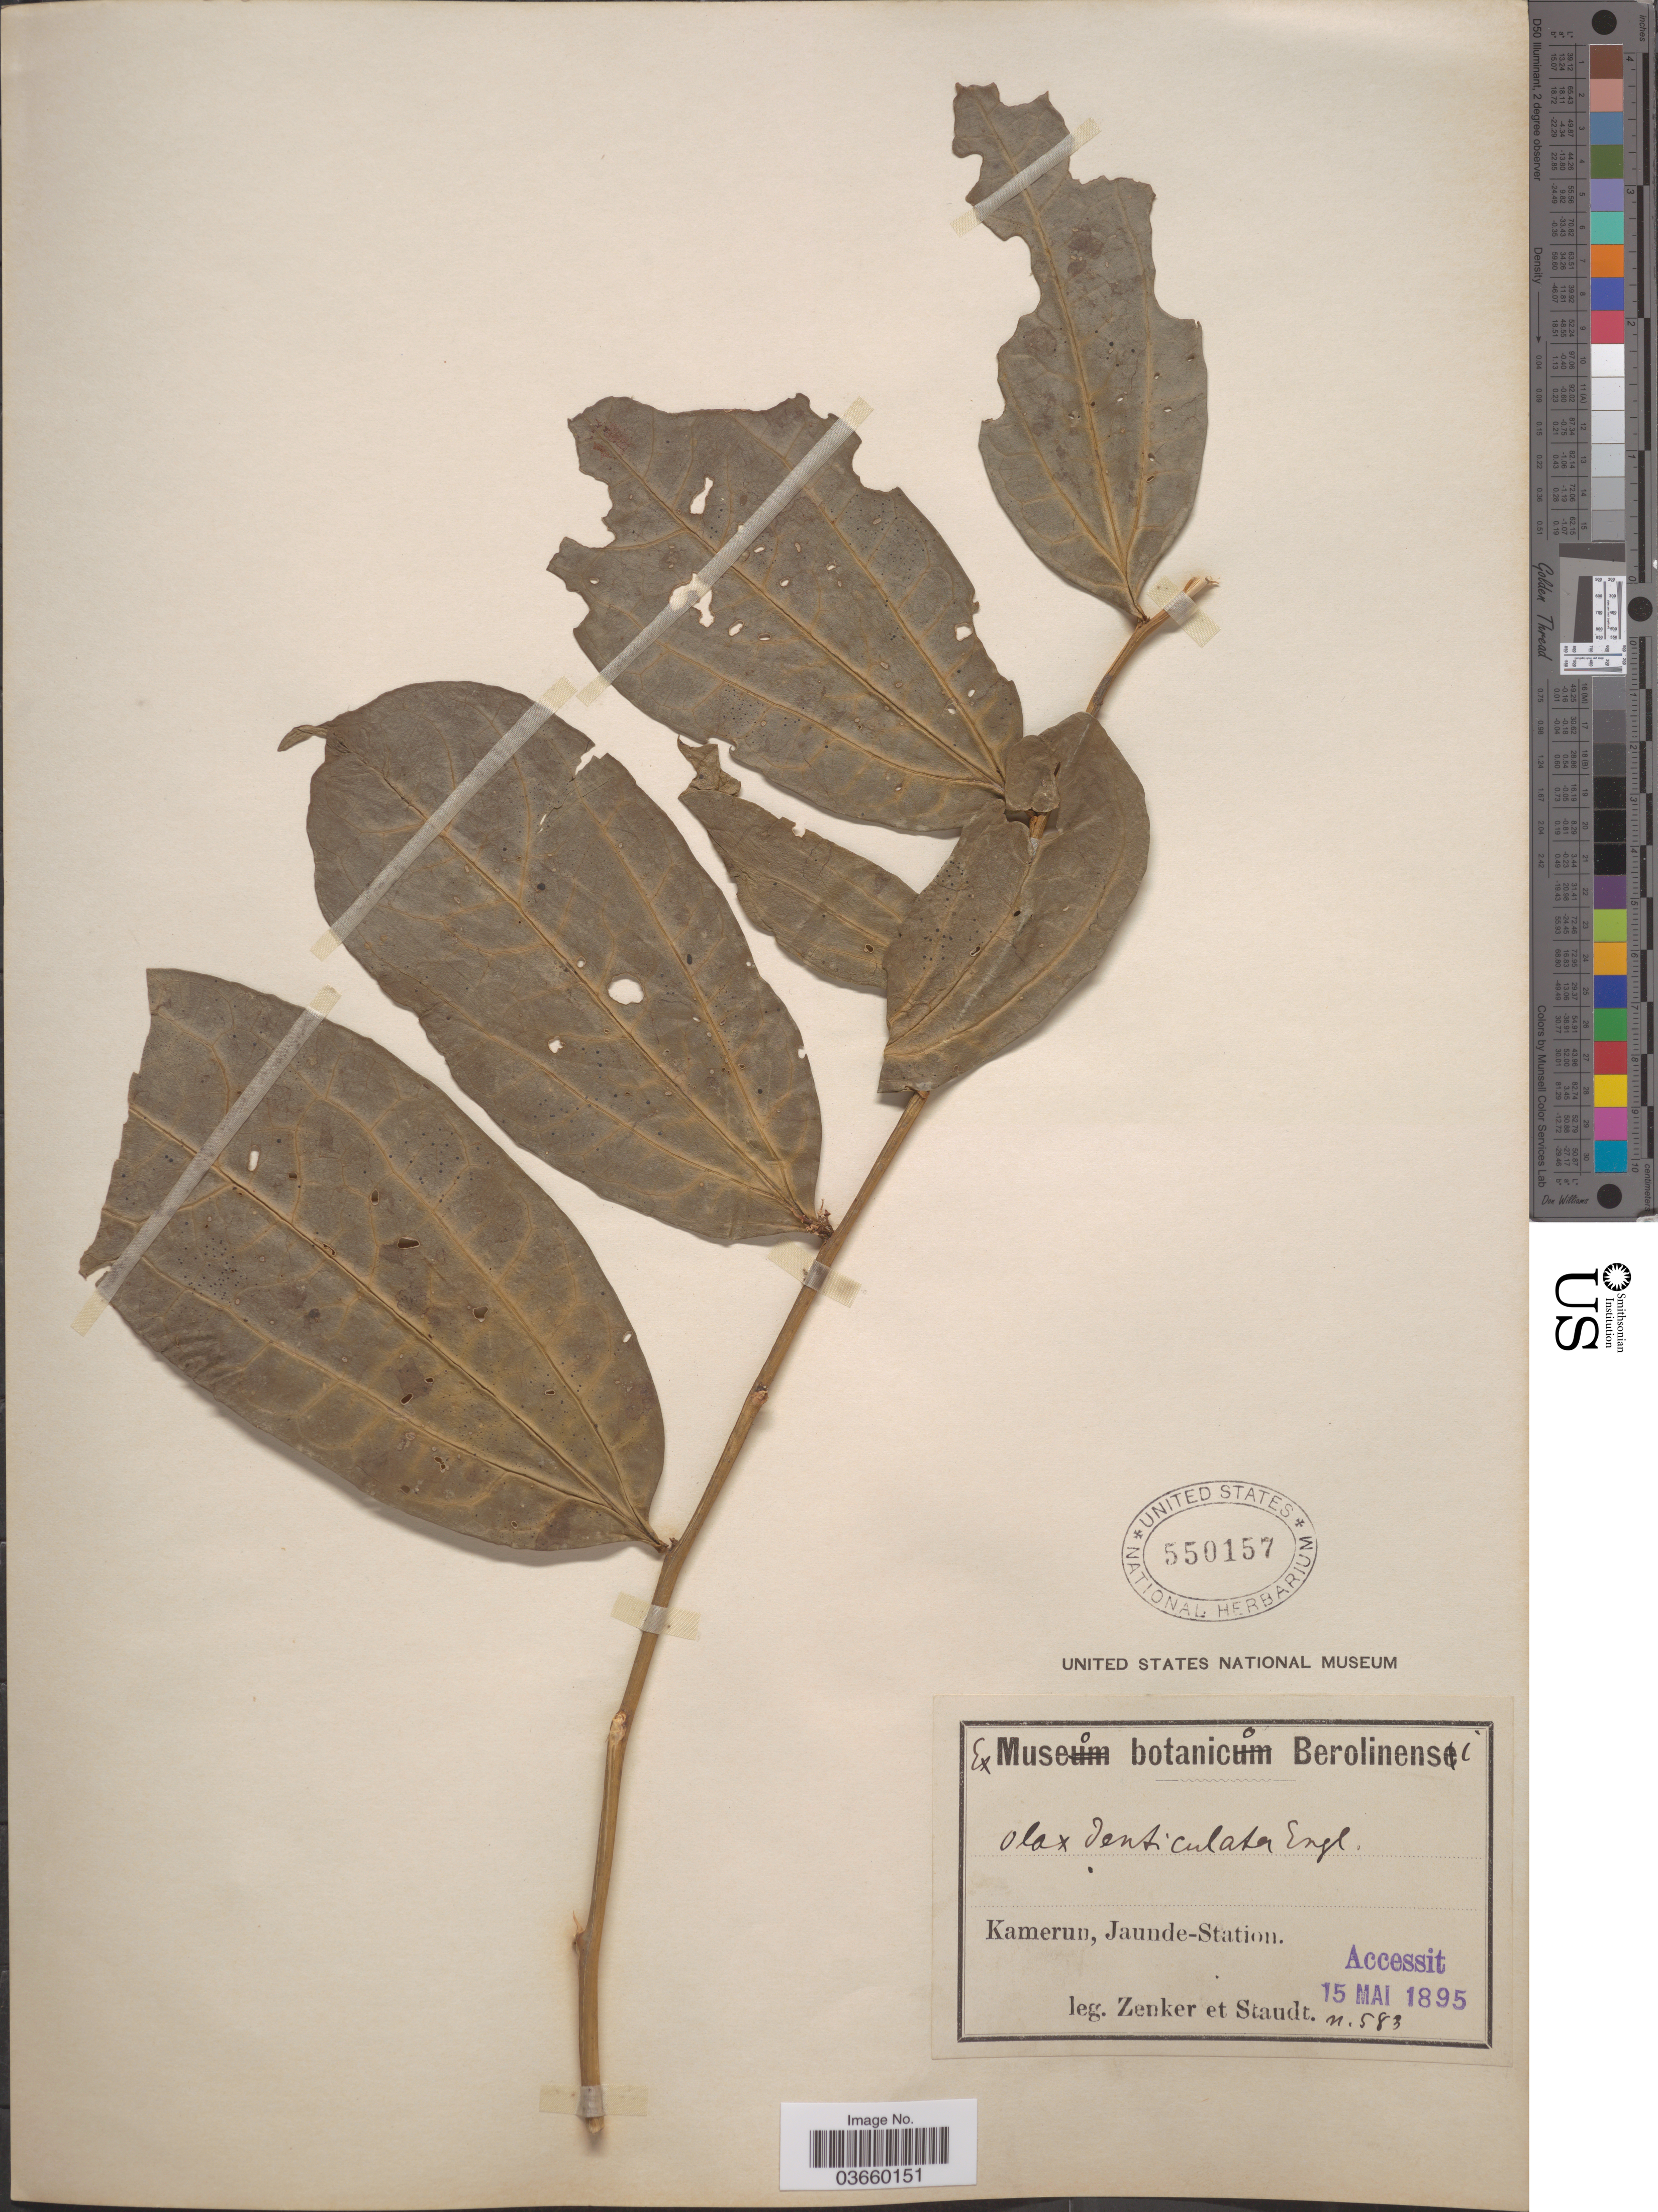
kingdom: Plantae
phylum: Tracheophyta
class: Magnoliopsida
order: Santalales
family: Olacaceae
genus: Olax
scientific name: Olax denticulata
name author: Engl.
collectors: Zenker, -- & -. Staudt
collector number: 583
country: Cameroon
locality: Jaunde-Station.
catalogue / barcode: US 550157